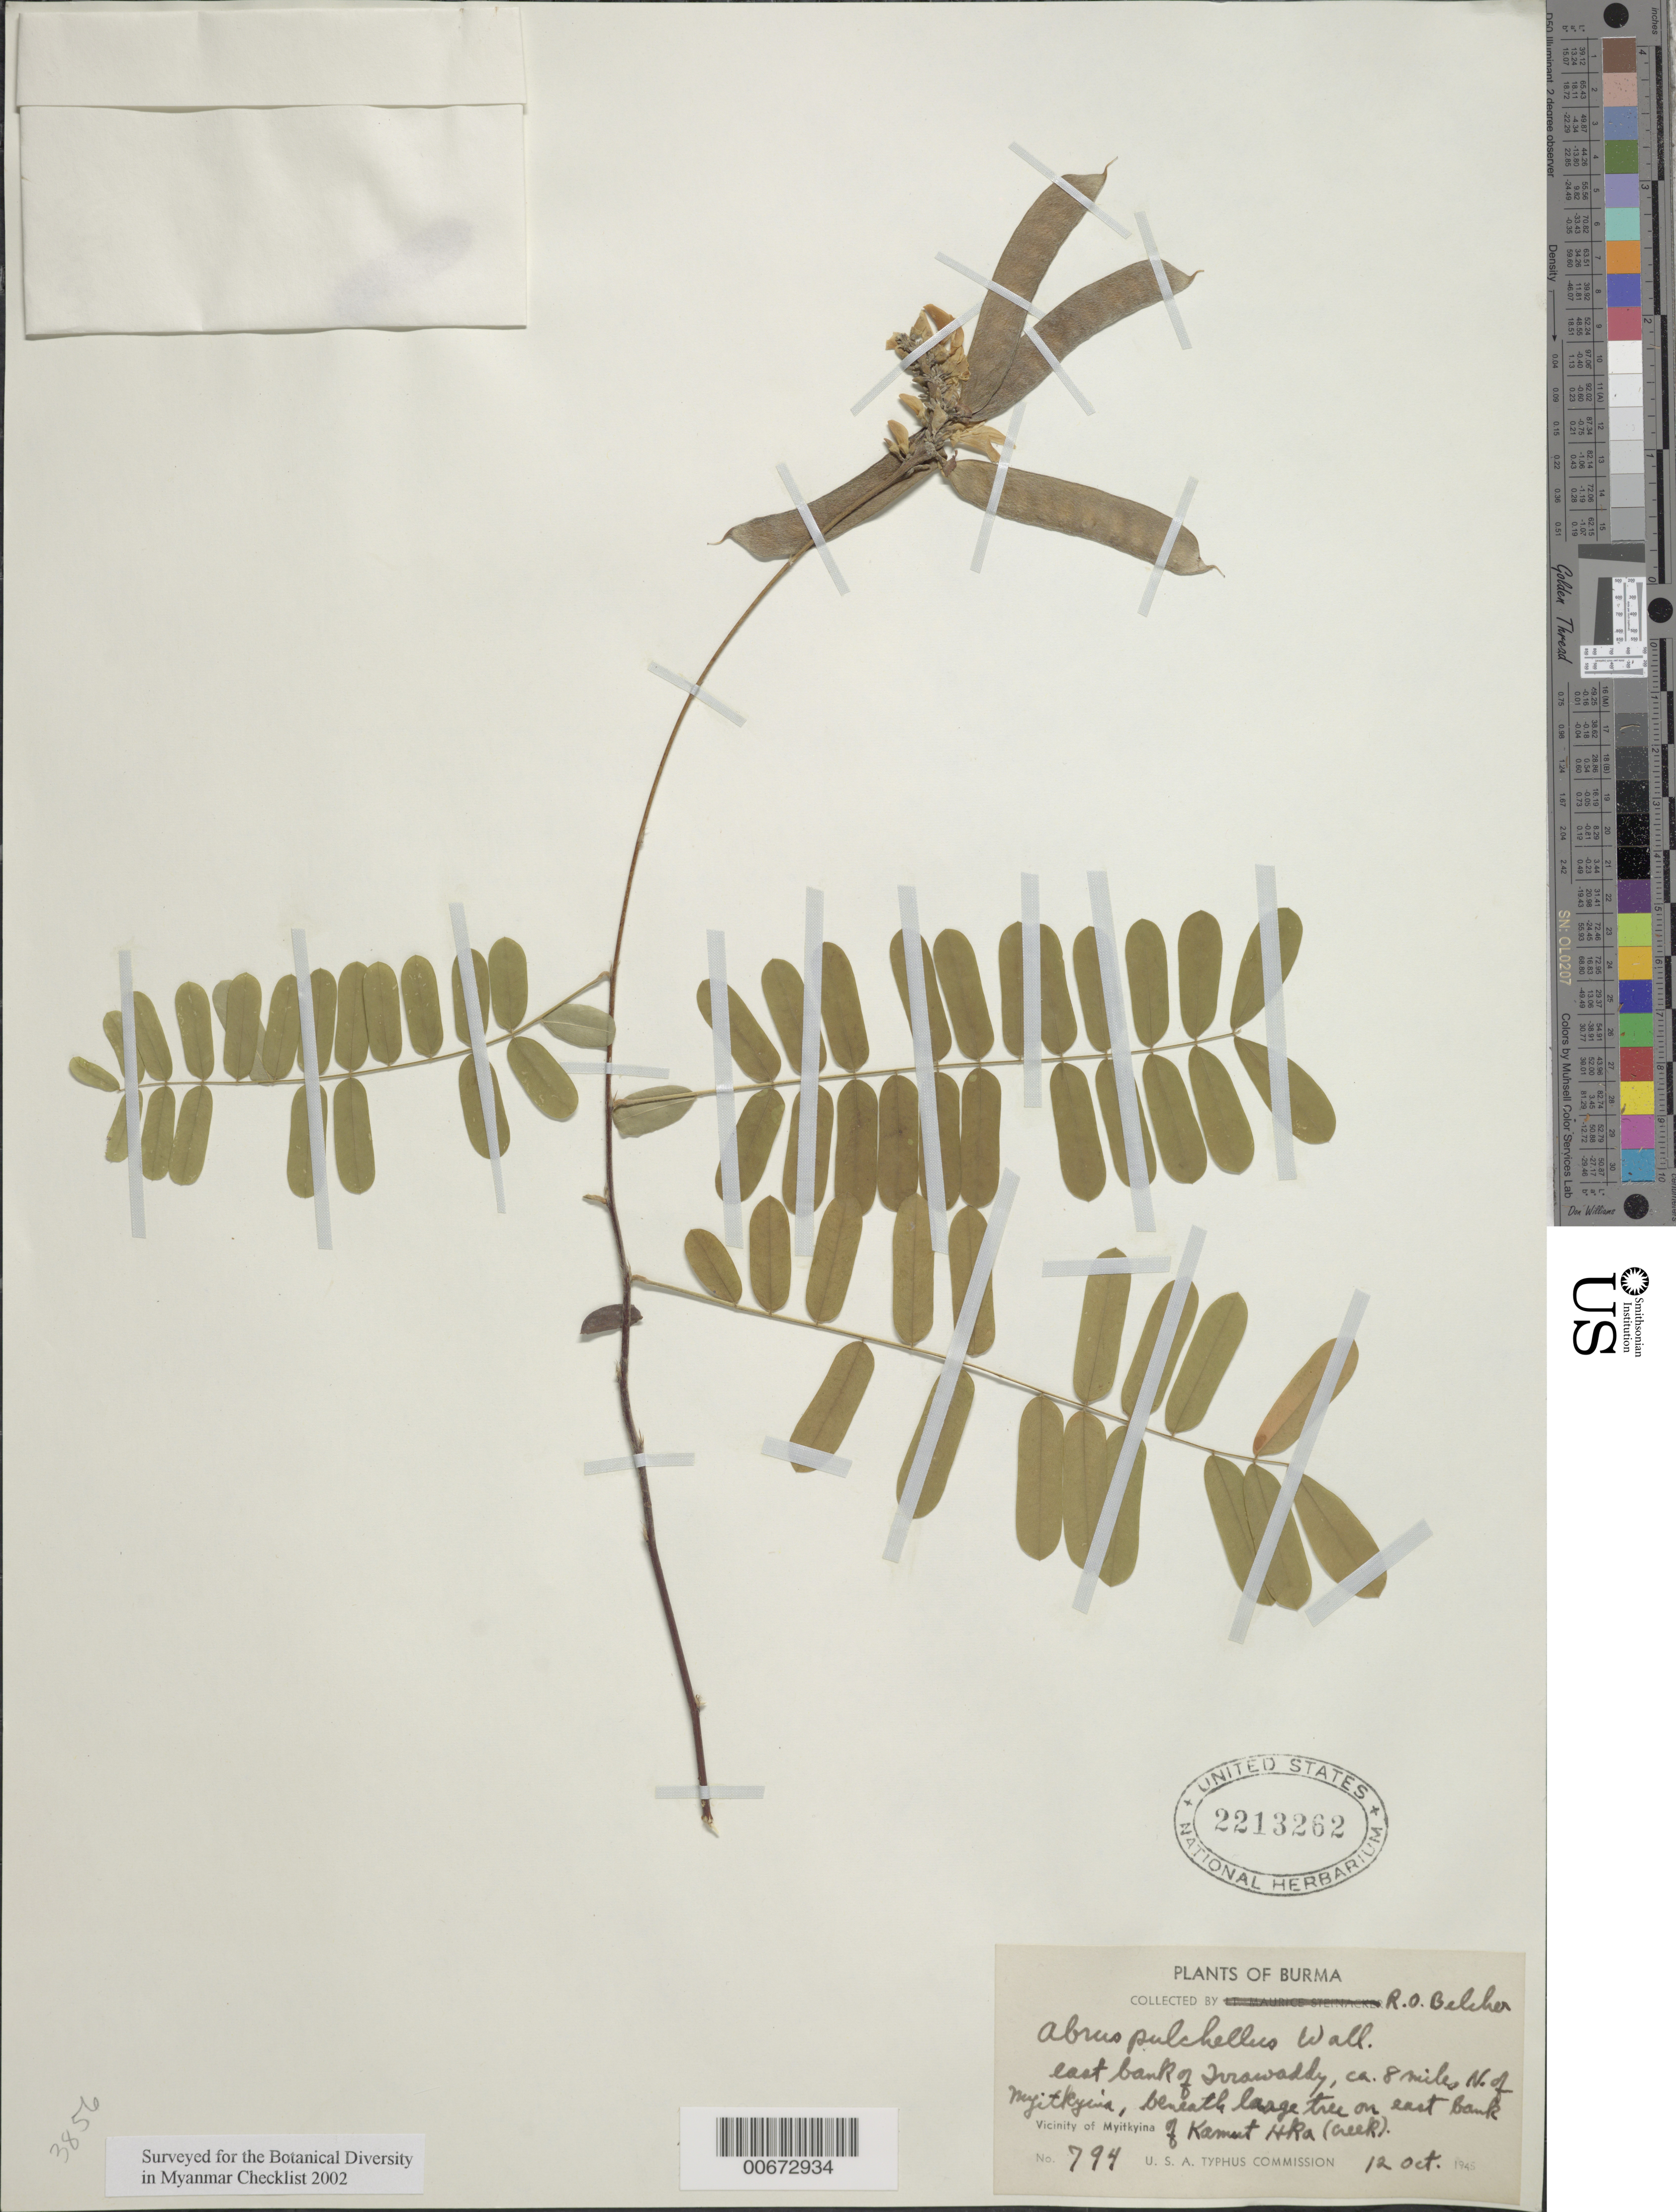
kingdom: Plantae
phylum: Tracheophyta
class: Magnoliopsida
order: Fabales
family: Fabaceae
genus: Abrus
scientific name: Abrus pulchellus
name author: Wall.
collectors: R. Belcher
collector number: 794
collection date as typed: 12 Oct 1945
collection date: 1945-10-12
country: Myanmar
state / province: Ayeyarwady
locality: Irrawaddy, n of Myitkyina.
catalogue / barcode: US 2213262